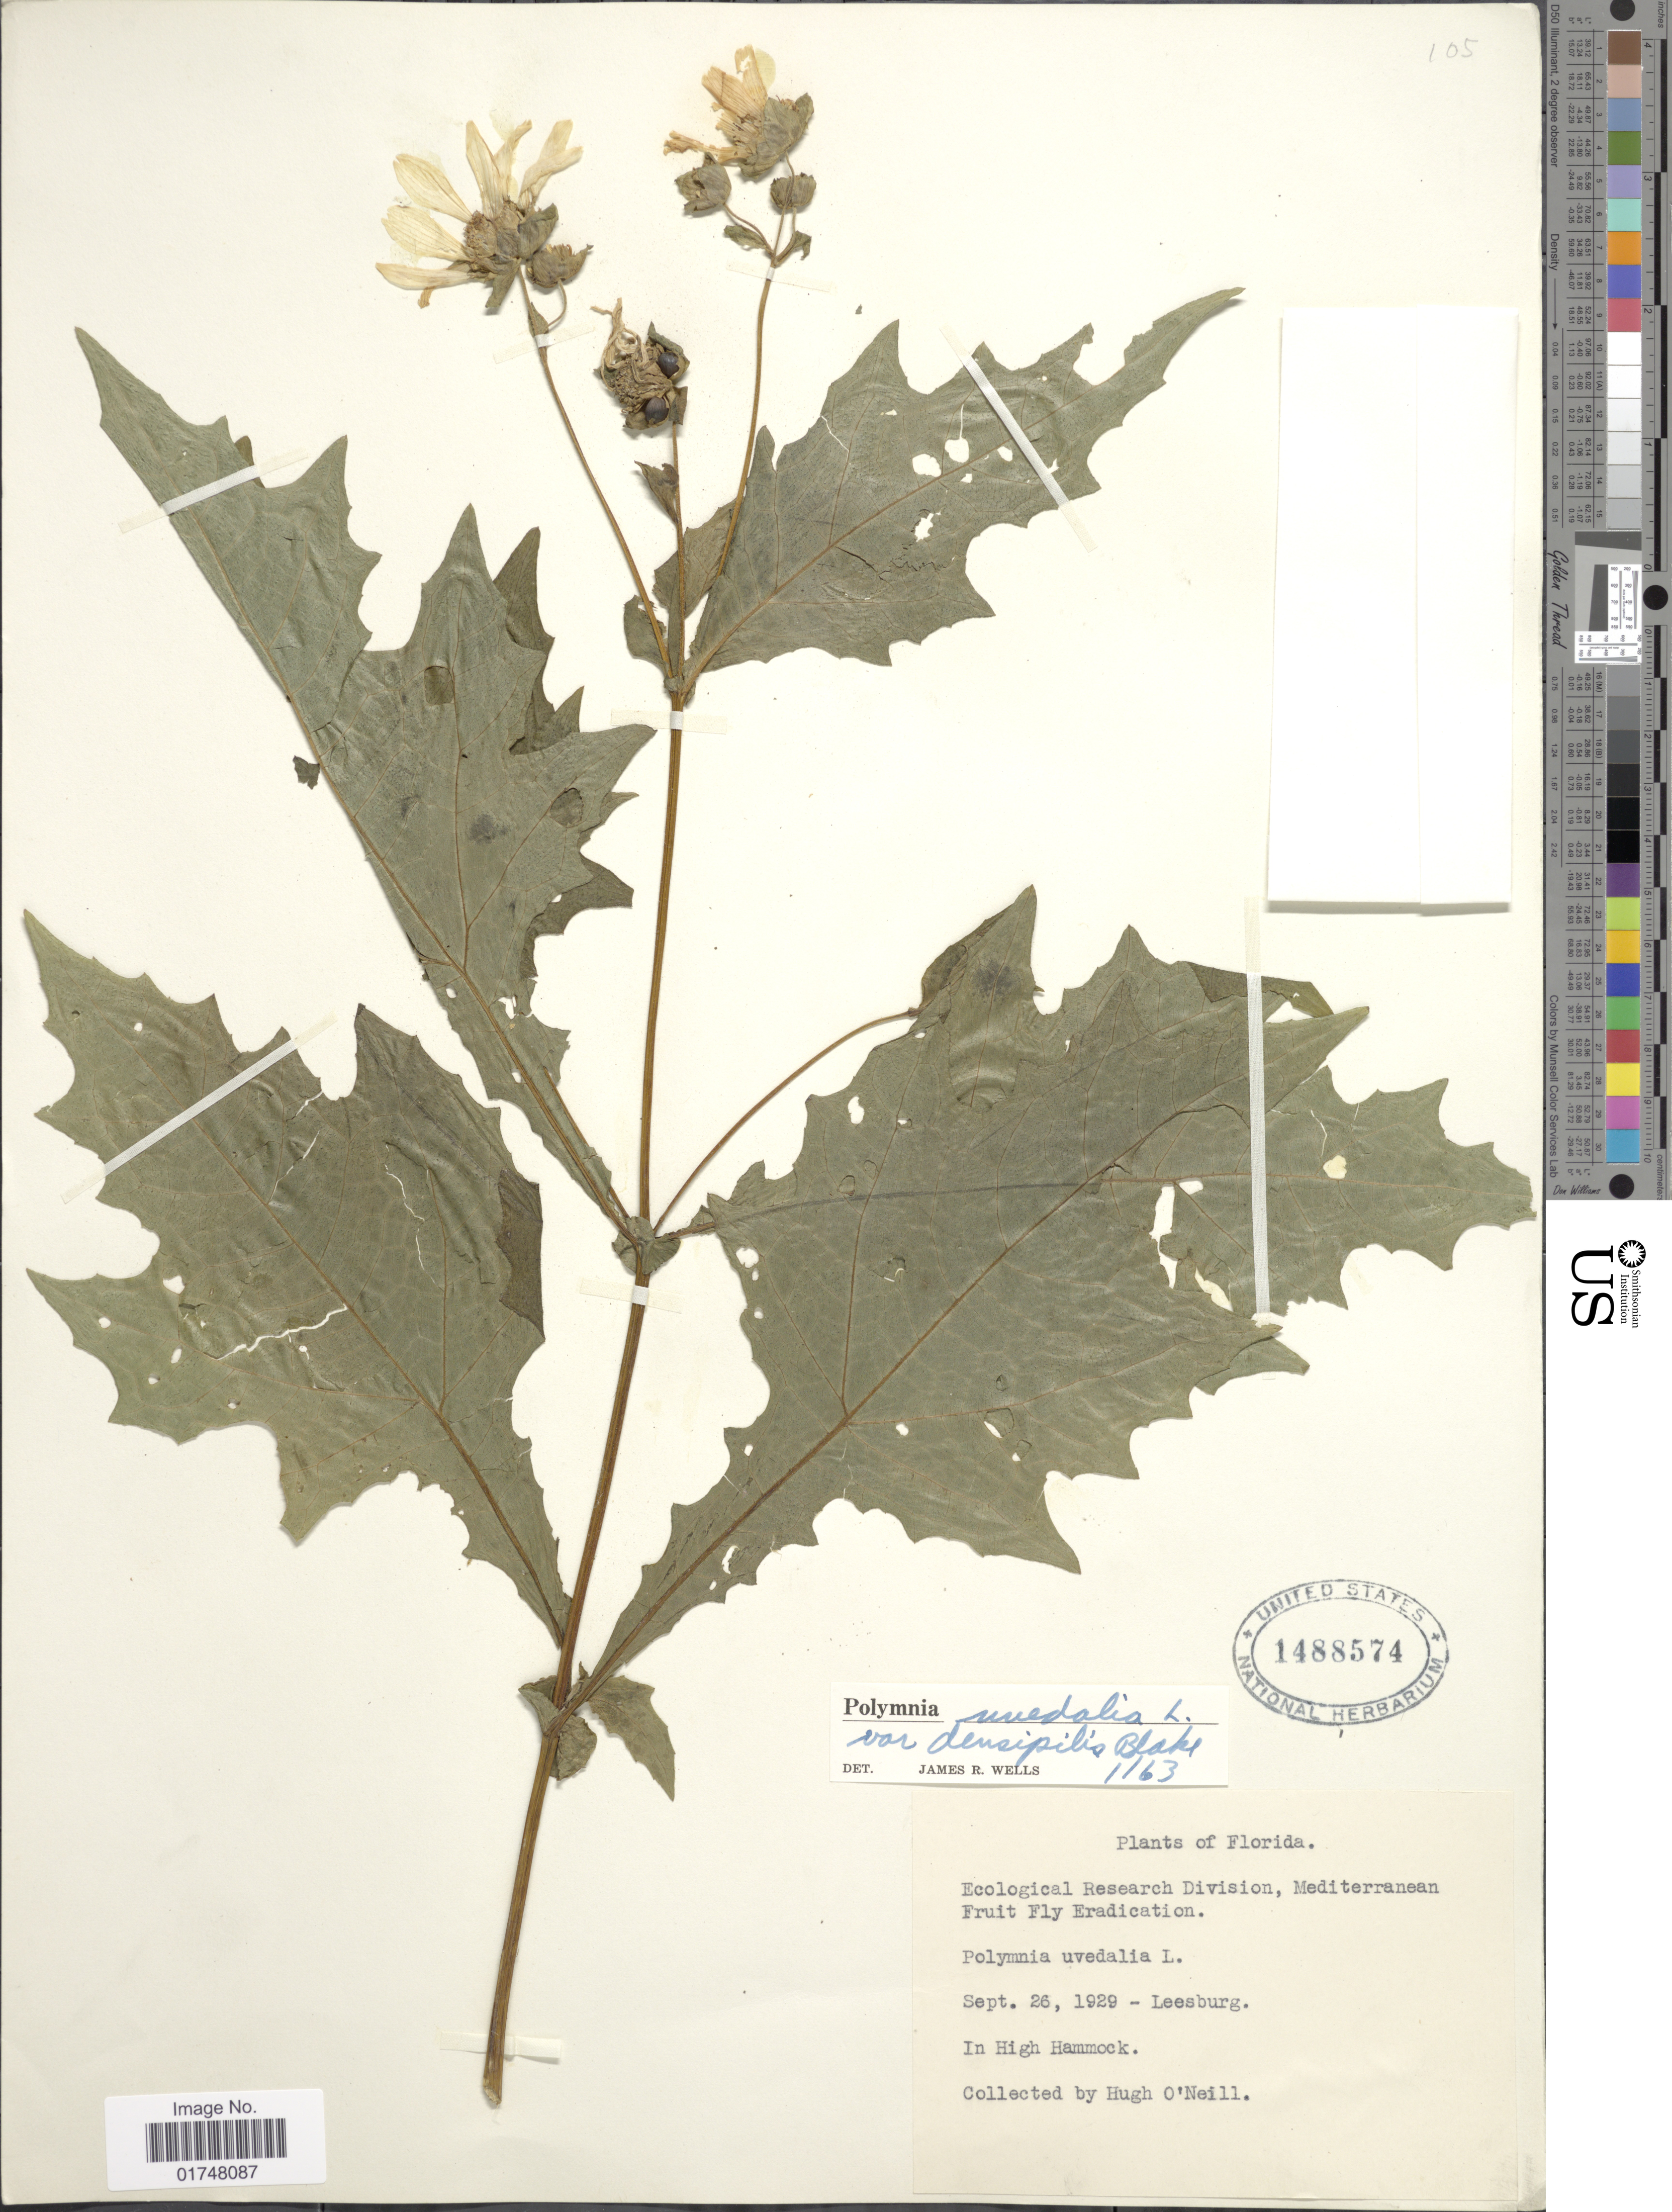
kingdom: Plantae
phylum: Tracheophyta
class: Magnoliopsida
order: Asterales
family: Asteraceae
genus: Smallanthus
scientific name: Smallanthus uvedalia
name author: (L.) Mack. ex Mack.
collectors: H. O'Neill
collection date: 1929-09-26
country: United States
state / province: Florida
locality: Leesburg. In High Hammock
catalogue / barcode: US 1488574